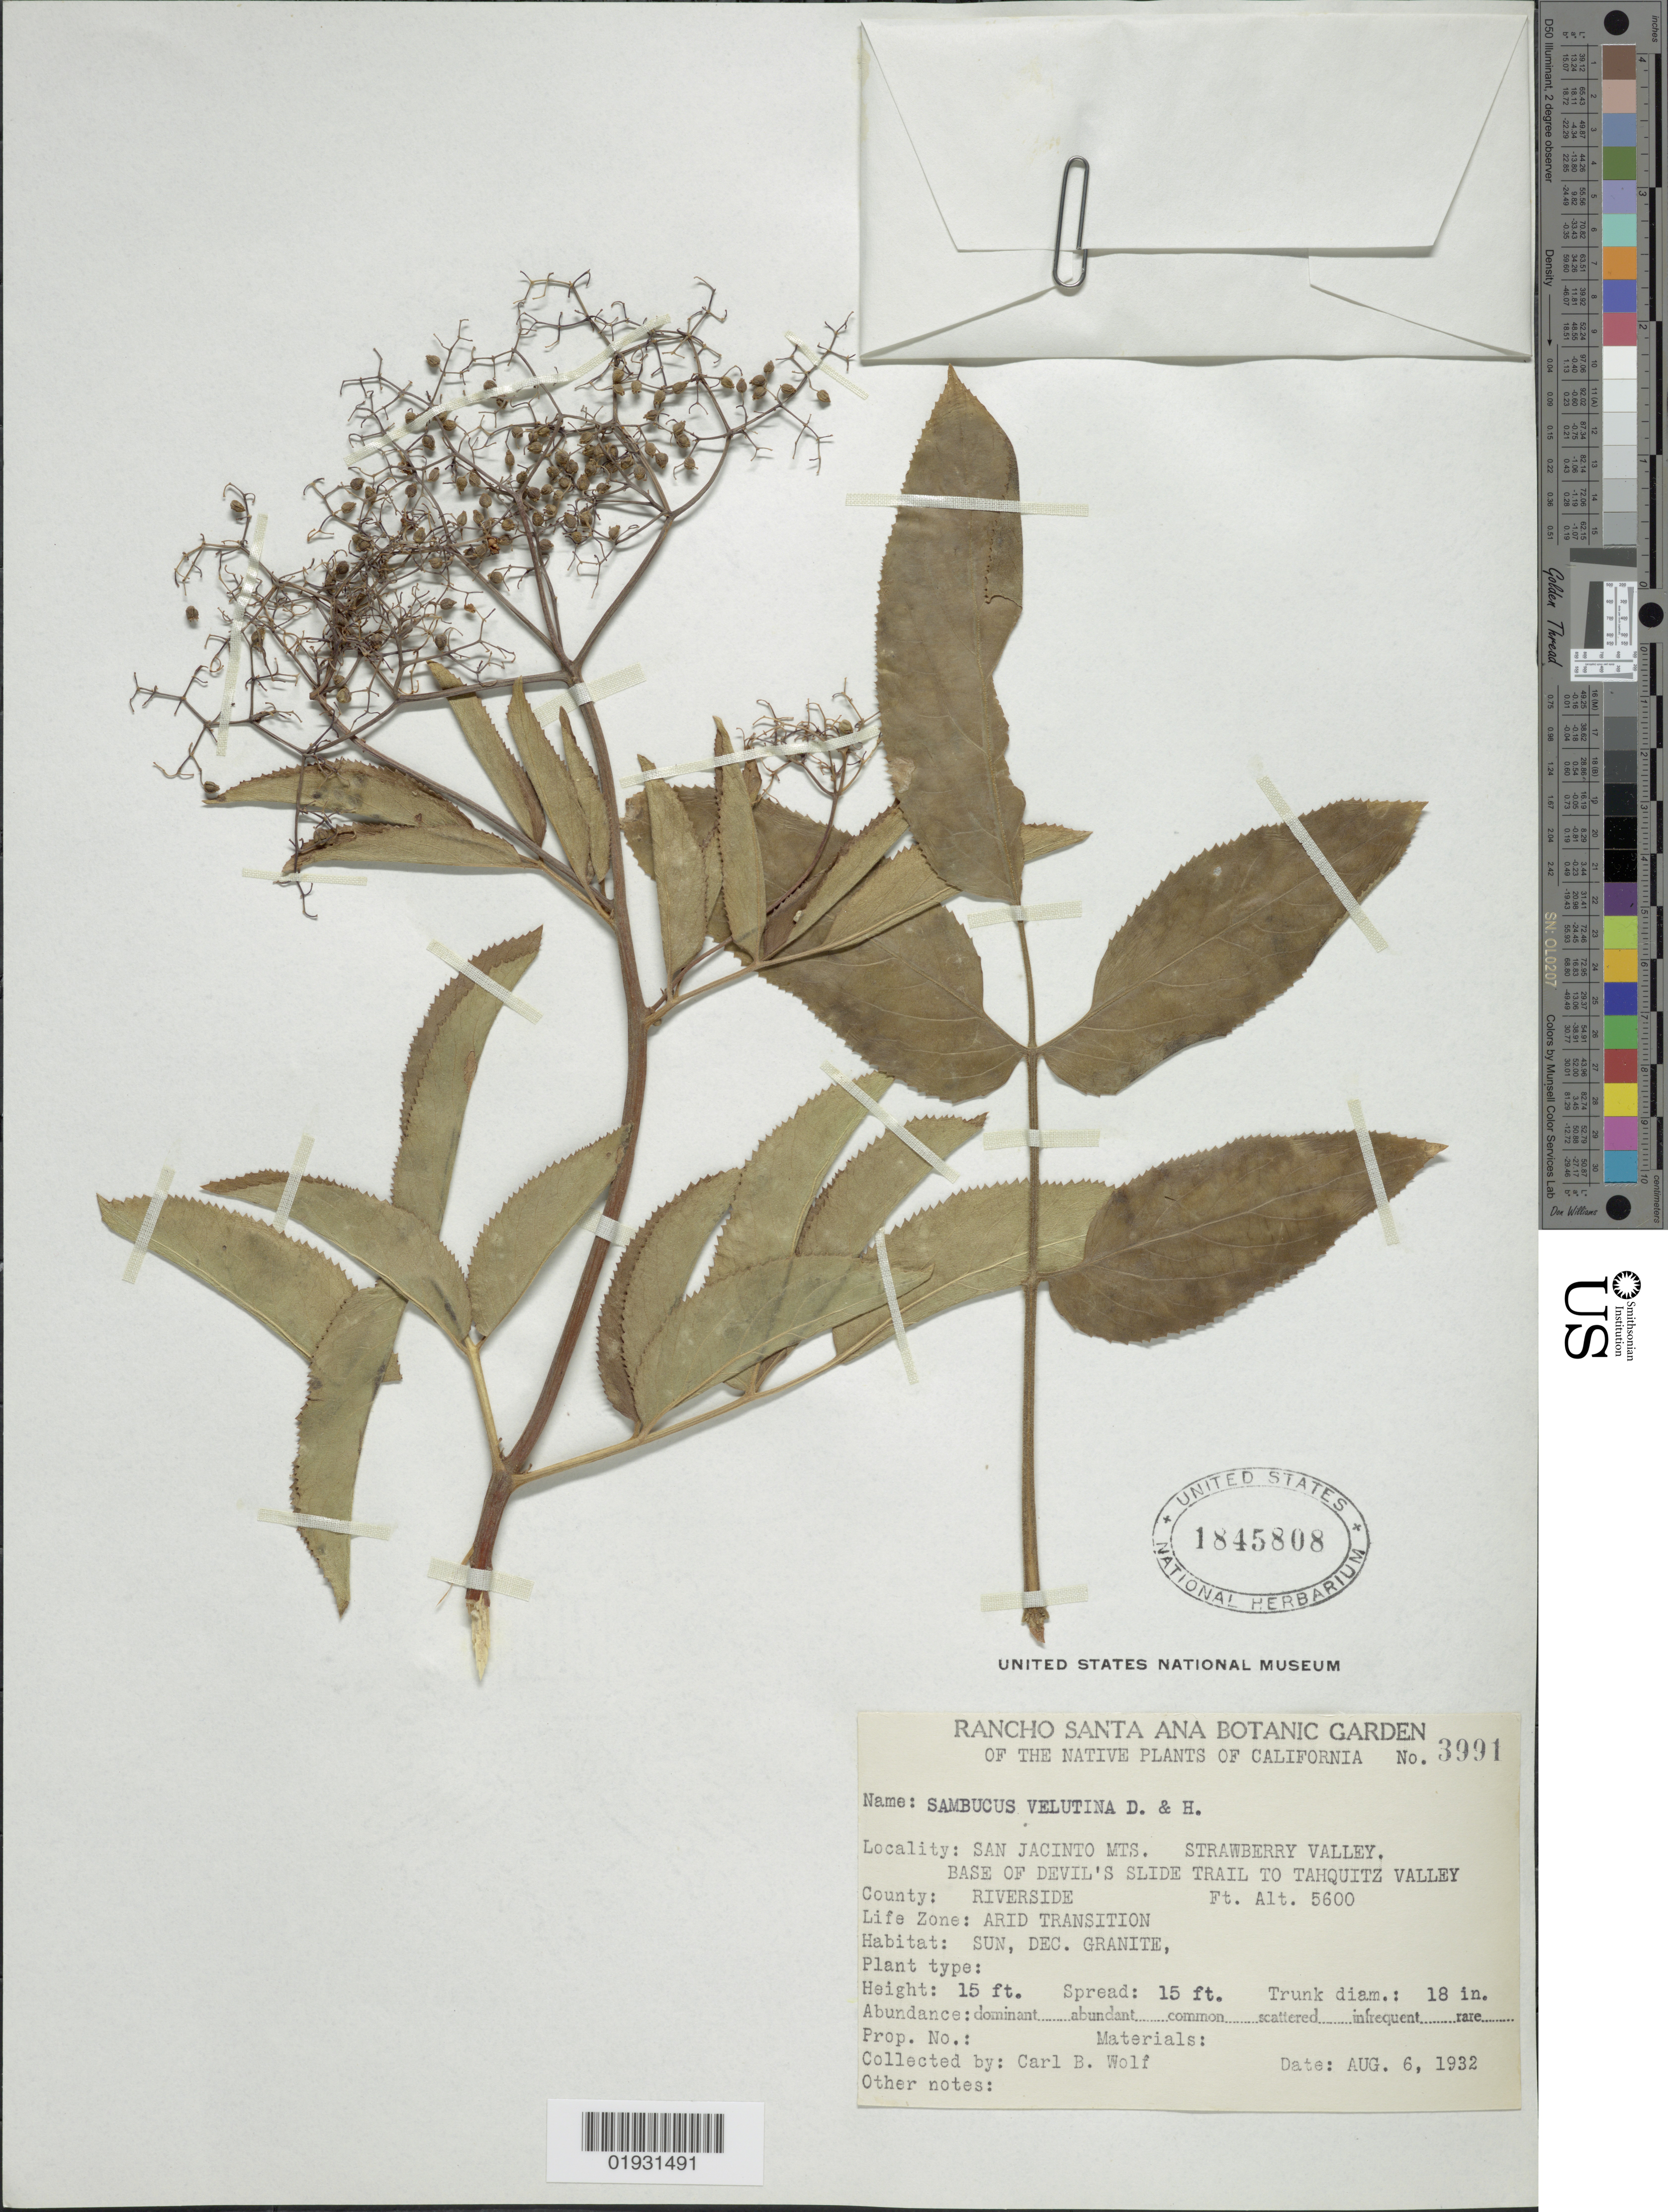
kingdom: Plantae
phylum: Tracheophyta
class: Magnoliopsida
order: Dipsacales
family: Viburnaceae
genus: Sambucus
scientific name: Sambucus velutina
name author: Durand & Hilg.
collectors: C. B. Wolf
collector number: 3991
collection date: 1932-08-06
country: United States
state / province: California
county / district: Riverside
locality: San Jacinto Mts. Strawberry Valley. Base of Devil's Slide Trail to Tahquitz Valley. County: Riverside.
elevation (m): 1707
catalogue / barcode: US 1845808